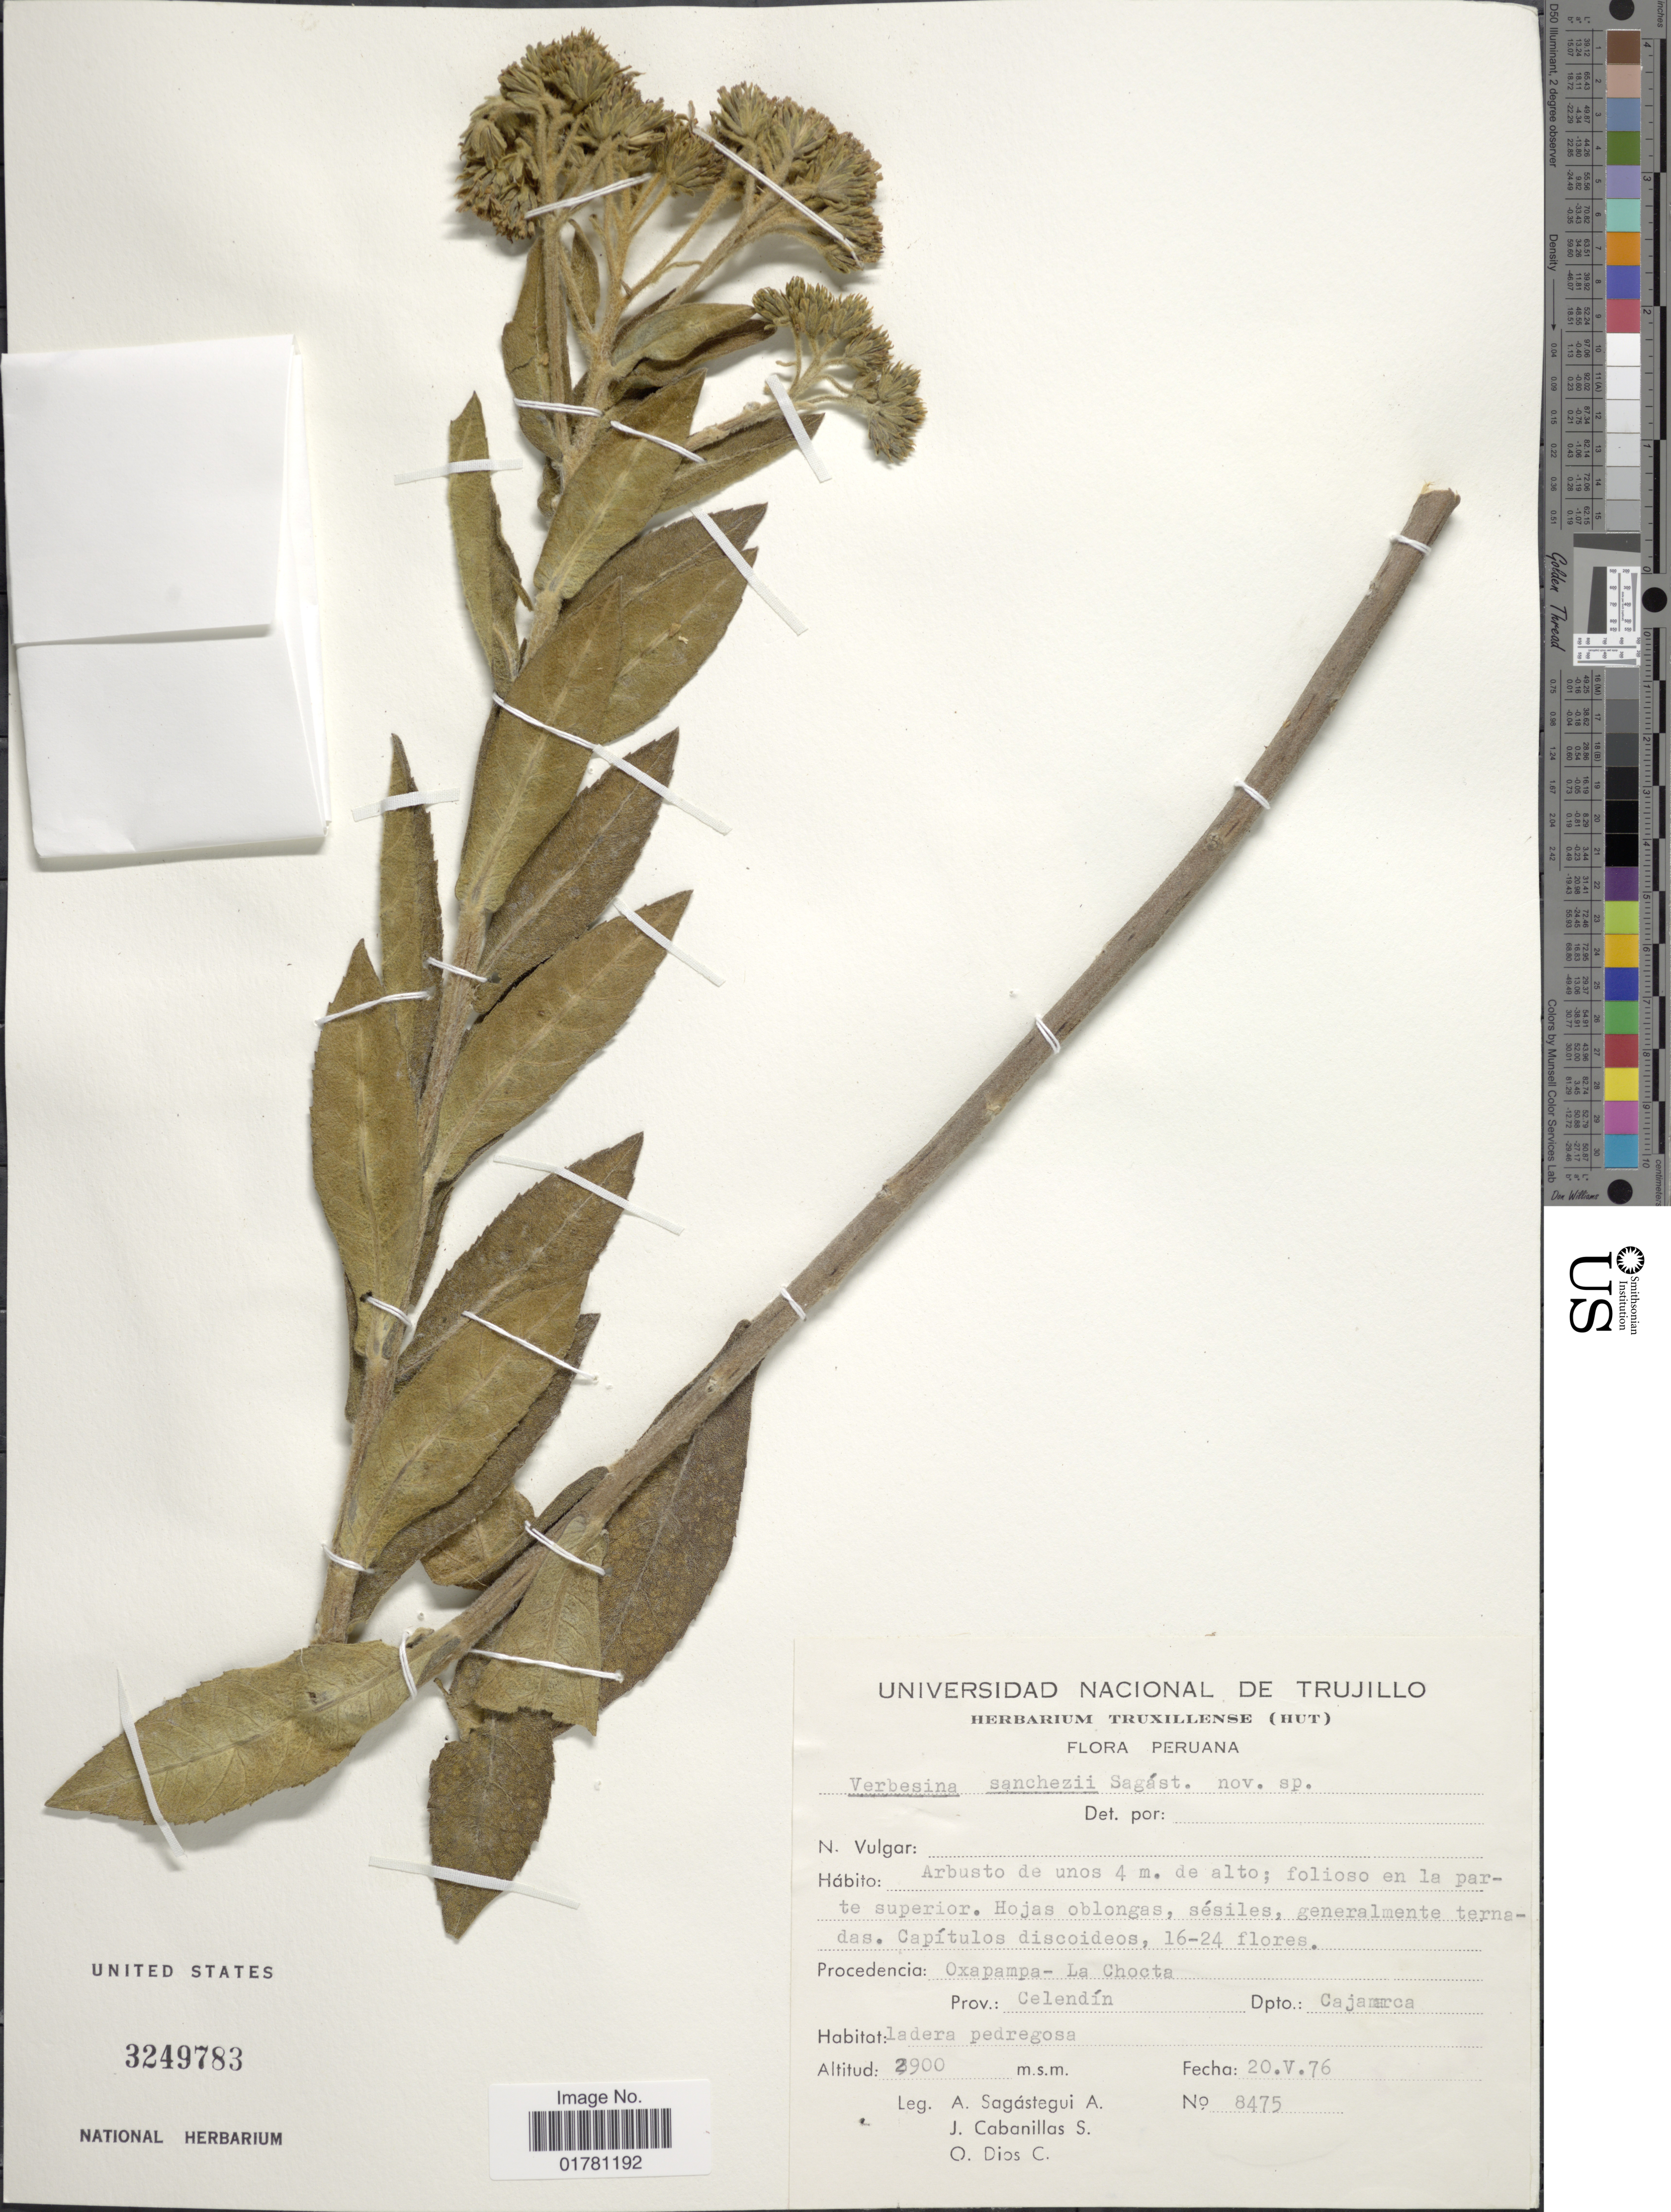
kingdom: Plantae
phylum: Tracheophyta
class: Magnoliopsida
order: Asterales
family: Asteraceae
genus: Verbesina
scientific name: Verbesina sanchezii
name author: Sagást.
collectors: A. Sagástegui A., J. Cabanillas S. & O. Dios C.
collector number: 8475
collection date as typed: Transcribed d/m/y: 20/5/76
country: Peru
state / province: Cajamarca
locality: Oxapampa-La Chocta, Prov. Celendín, Dpto Cajamarca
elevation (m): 2900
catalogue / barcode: US 3249783